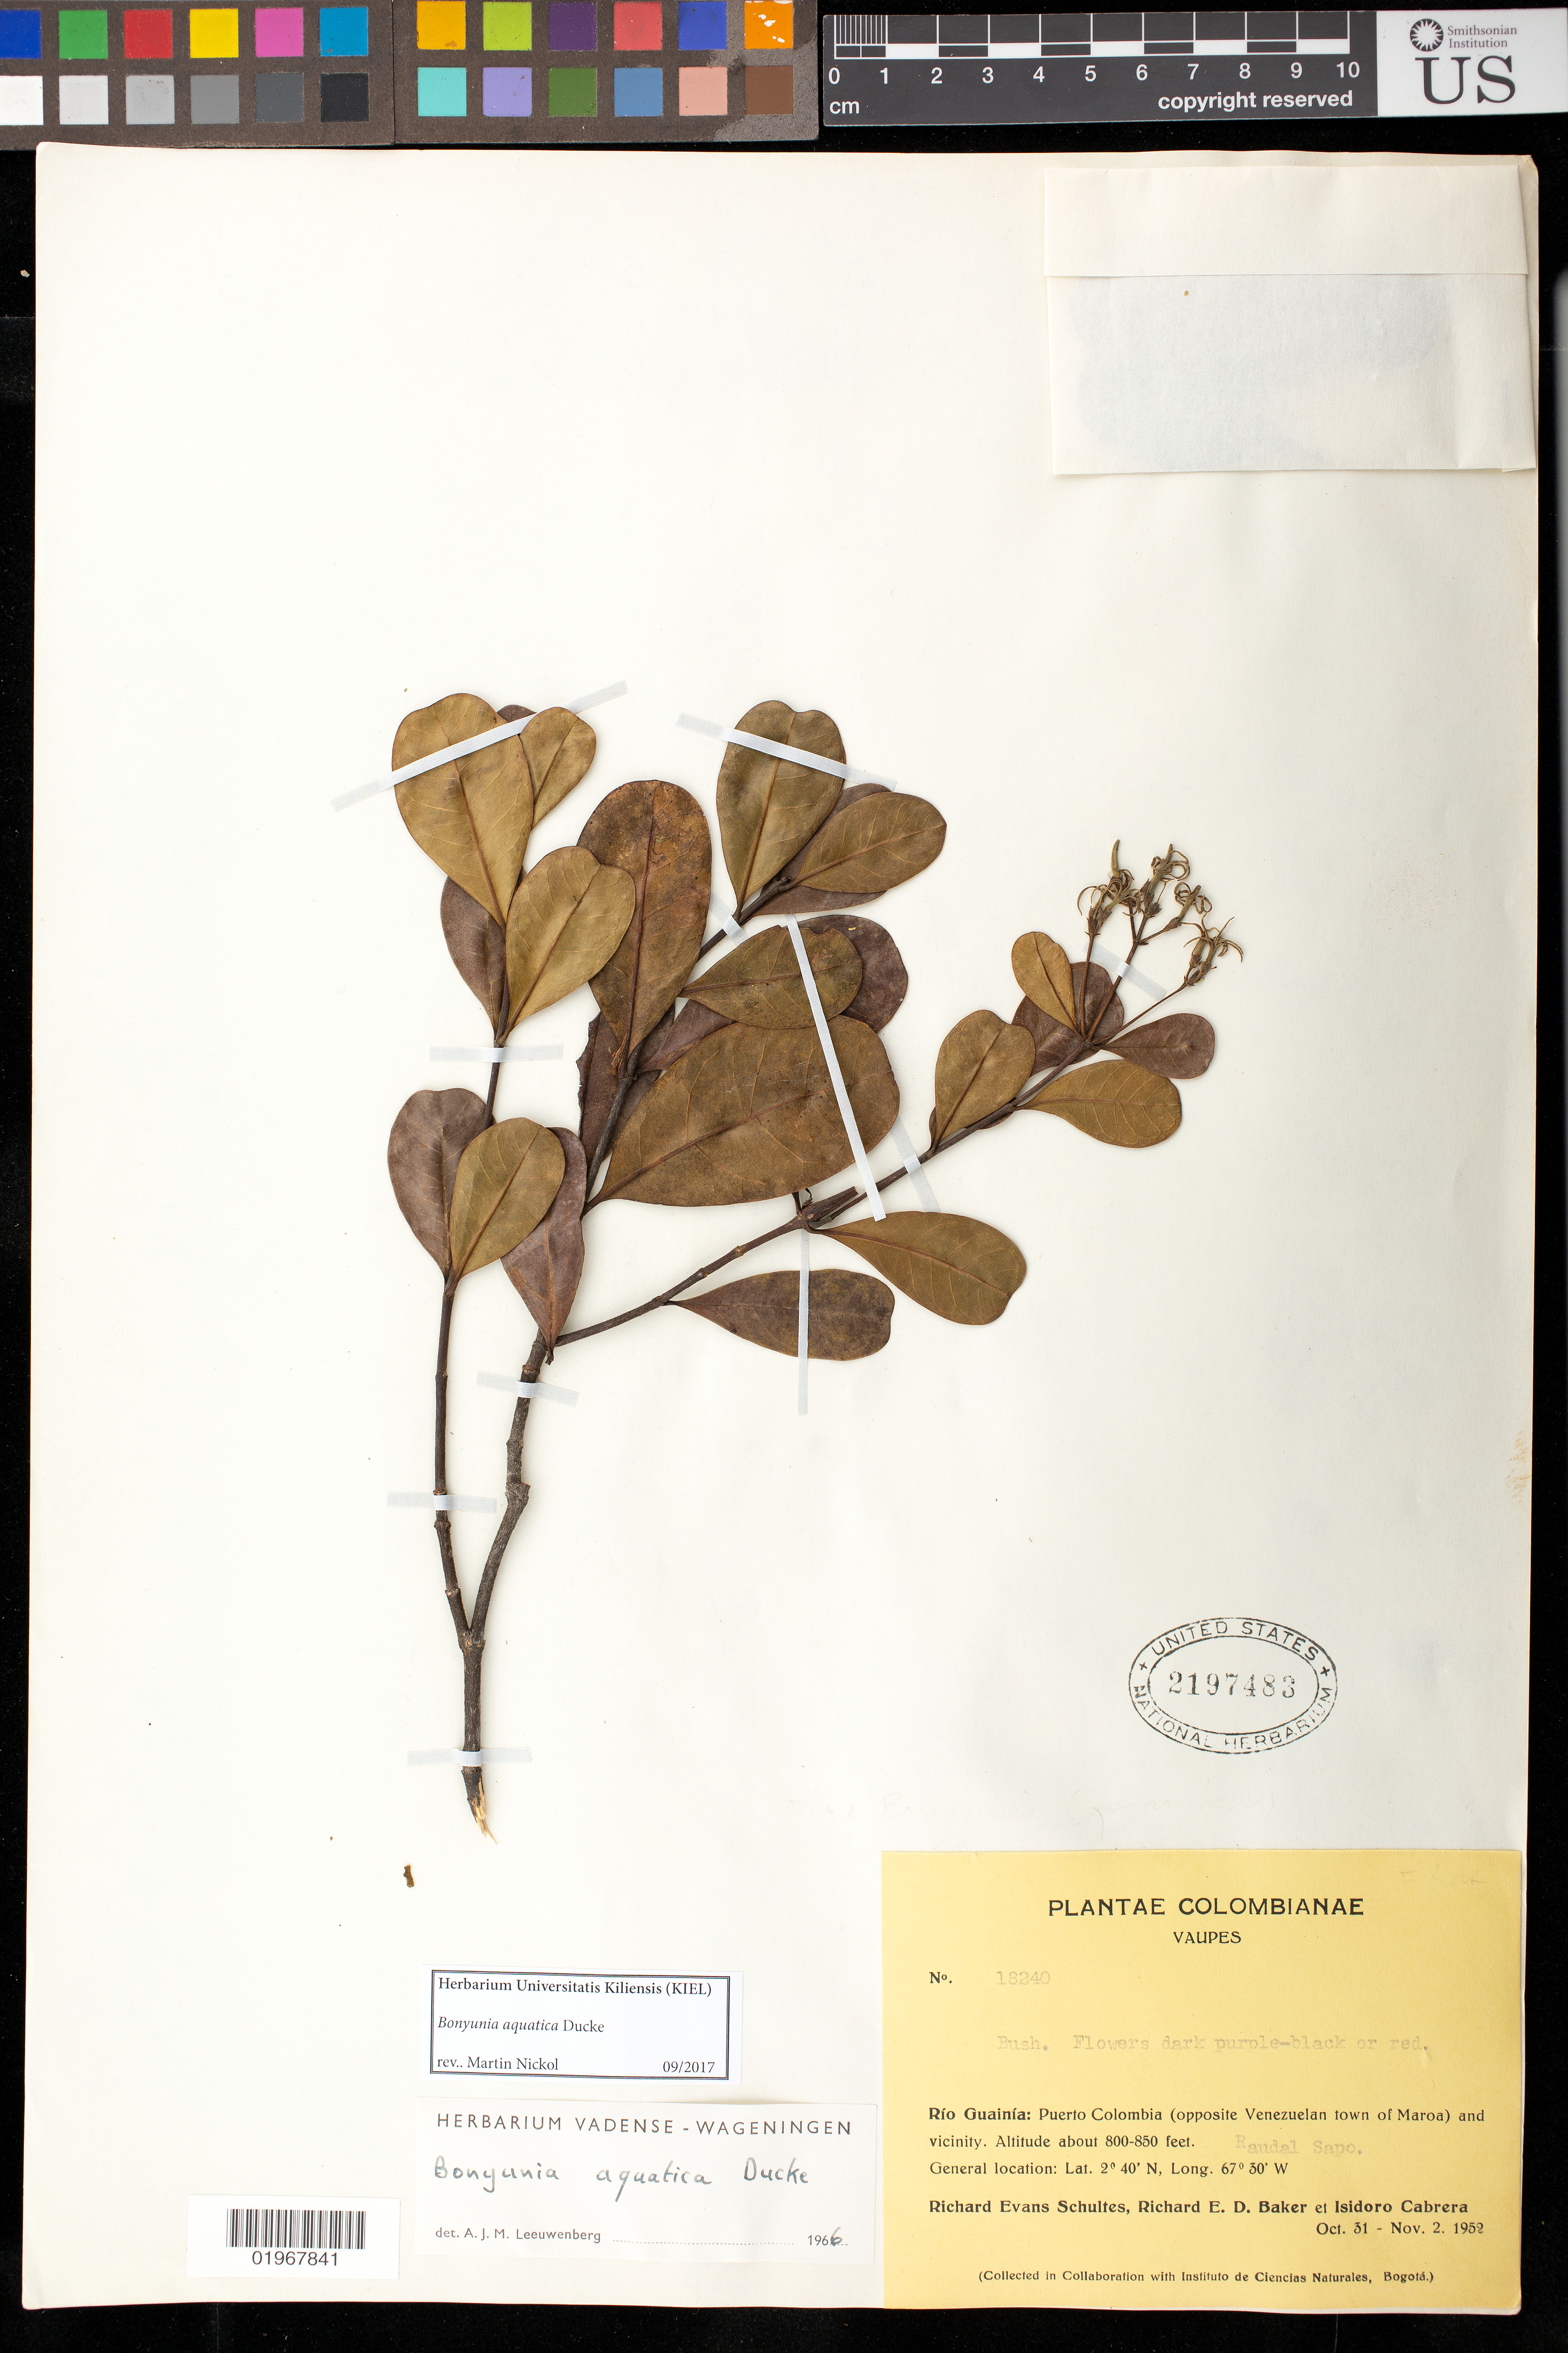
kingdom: Plantae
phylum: Tracheophyta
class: Magnoliopsida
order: Gentianales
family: Loganiaceae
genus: Bonyunia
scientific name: Bonyunia aquatica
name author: Ducke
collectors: R. E. Schultes, R. E. D. Baker & I. Cabrera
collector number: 18240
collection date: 1952-10-31/1952-11-02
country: Colombia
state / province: Vaupés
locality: Río Guainía: Puerto Colombia (opposite Venezuelan town of Maroa) and vicinity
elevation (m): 244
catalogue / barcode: US 2197483